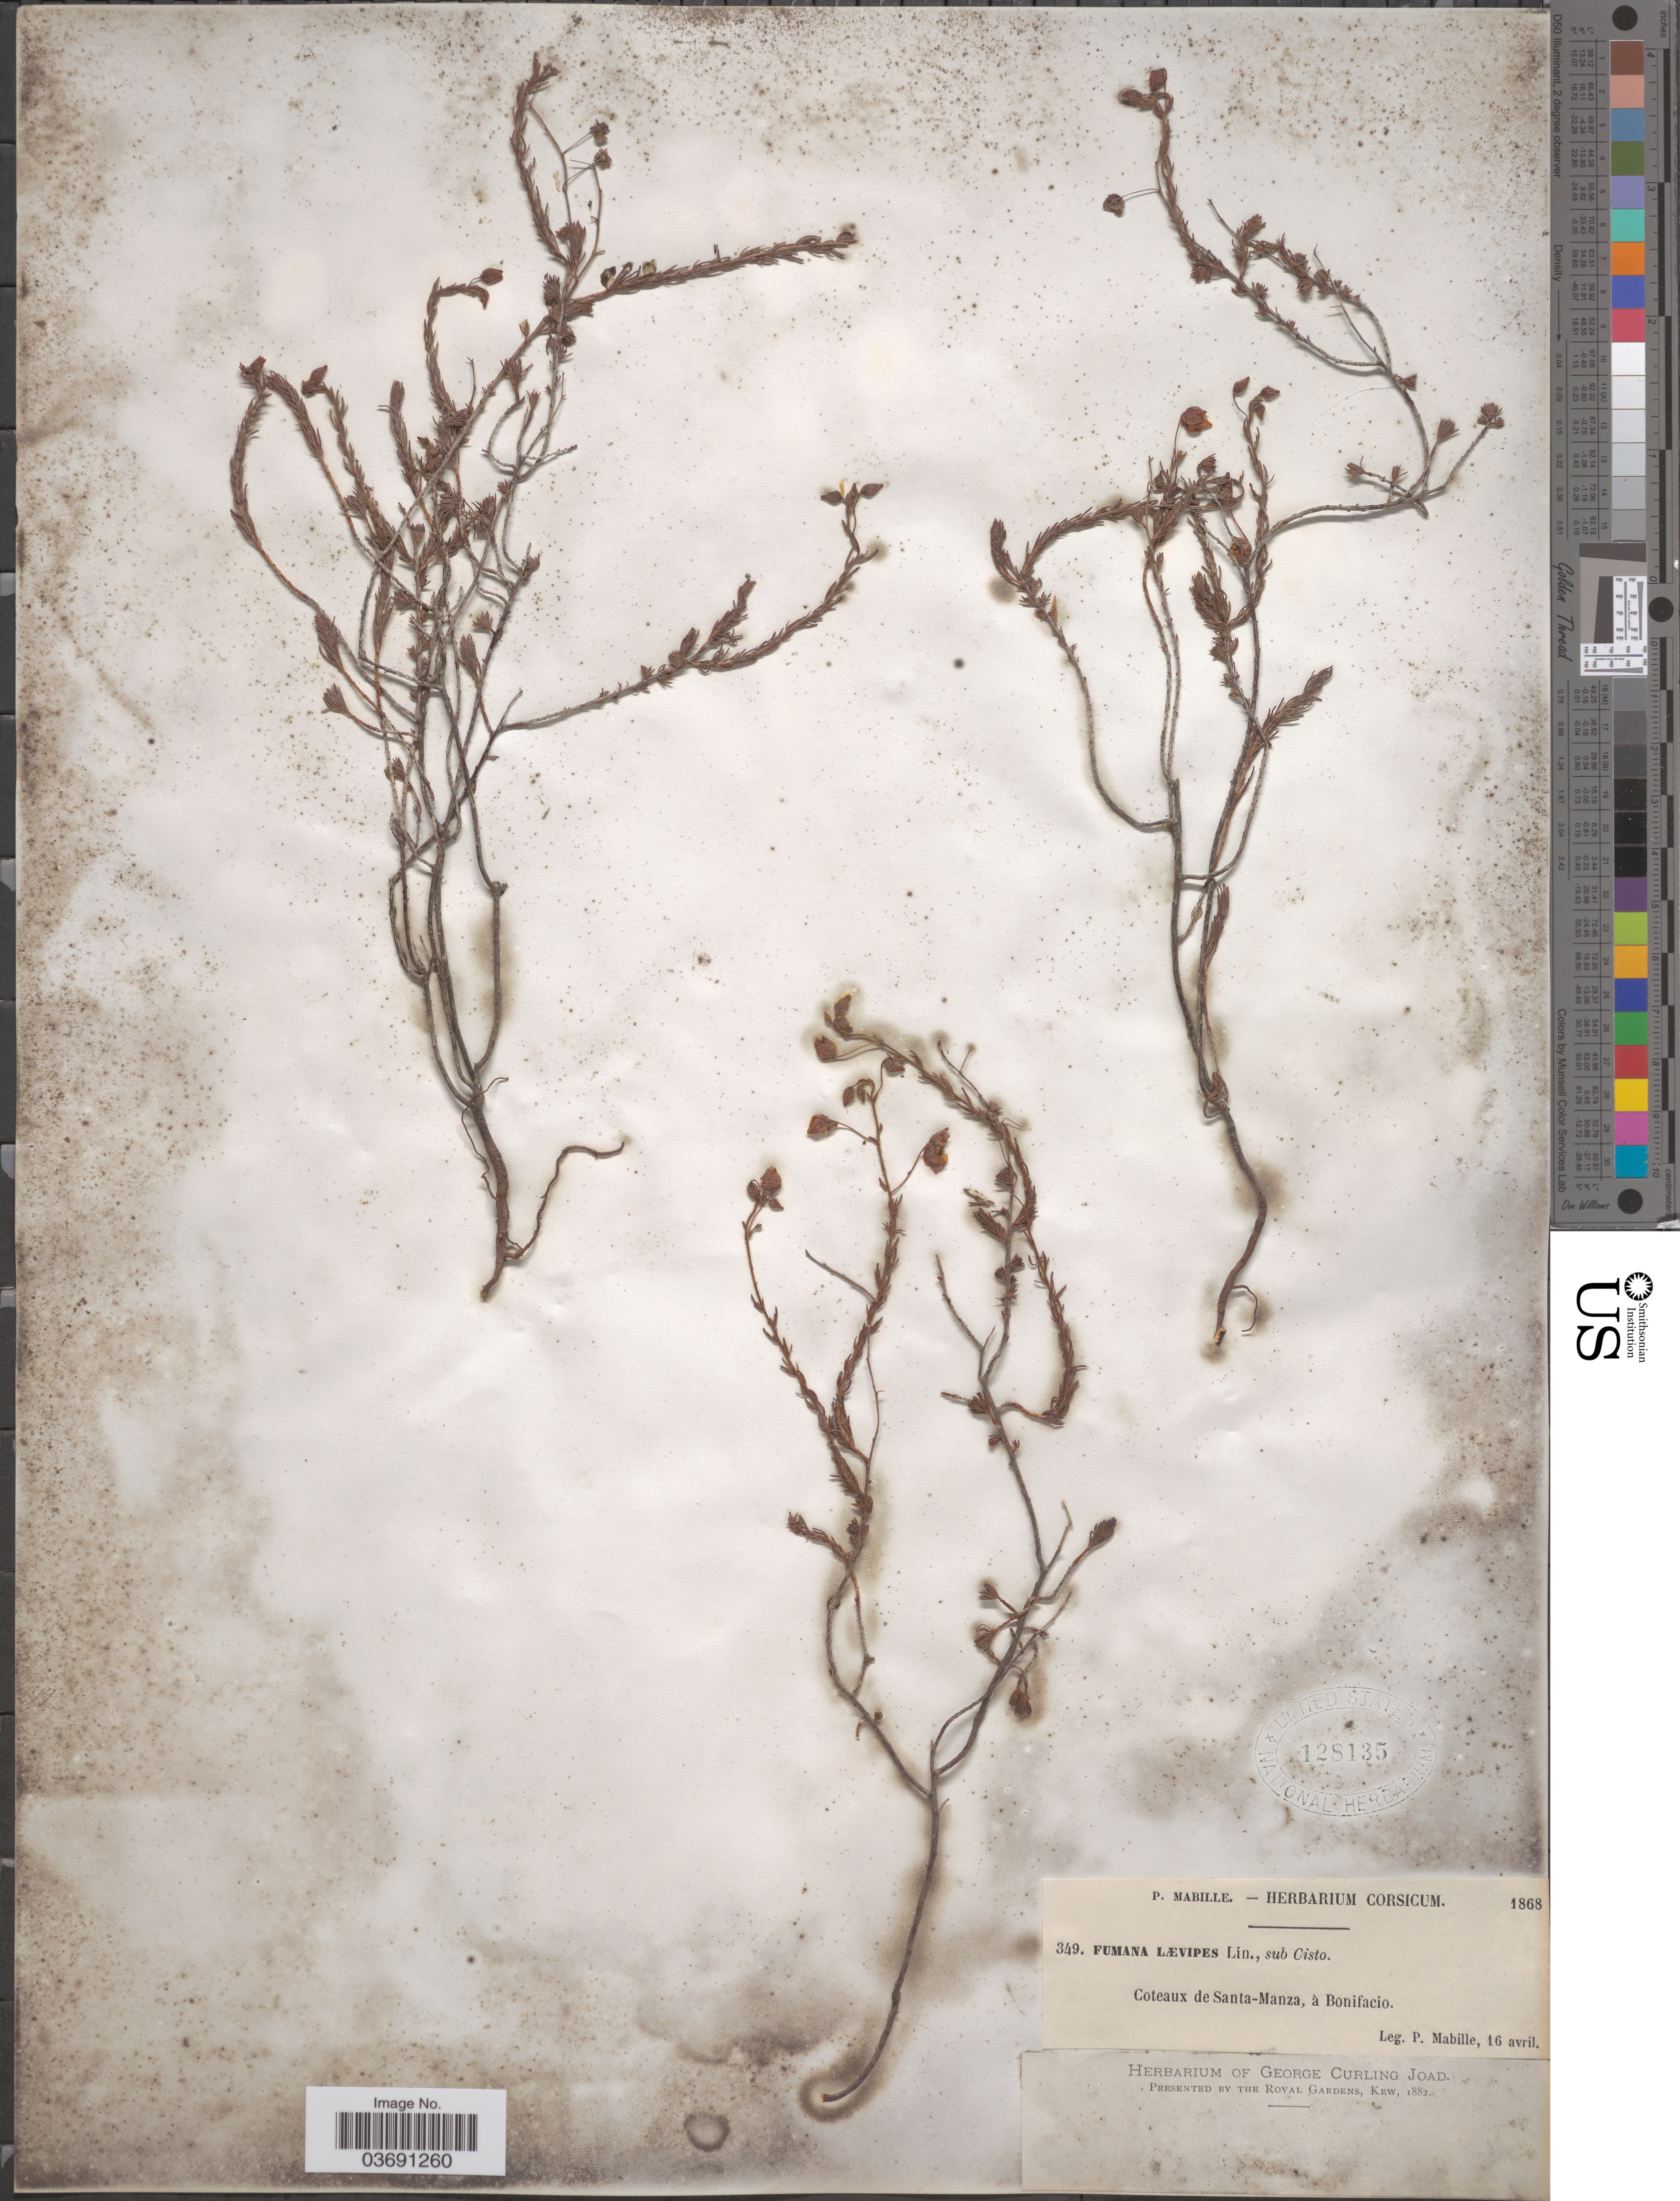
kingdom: Plantae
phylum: Tracheophyta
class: Magnoliopsida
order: Malvales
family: Cistaceae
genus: Fumana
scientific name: Fumana laevipes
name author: (L.) Spach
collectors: P. Mabille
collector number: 349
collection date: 1868-04-16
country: France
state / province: Corsica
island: Corse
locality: Coteaux de Santa-Manza, à Bonifacio.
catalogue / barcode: US 128135